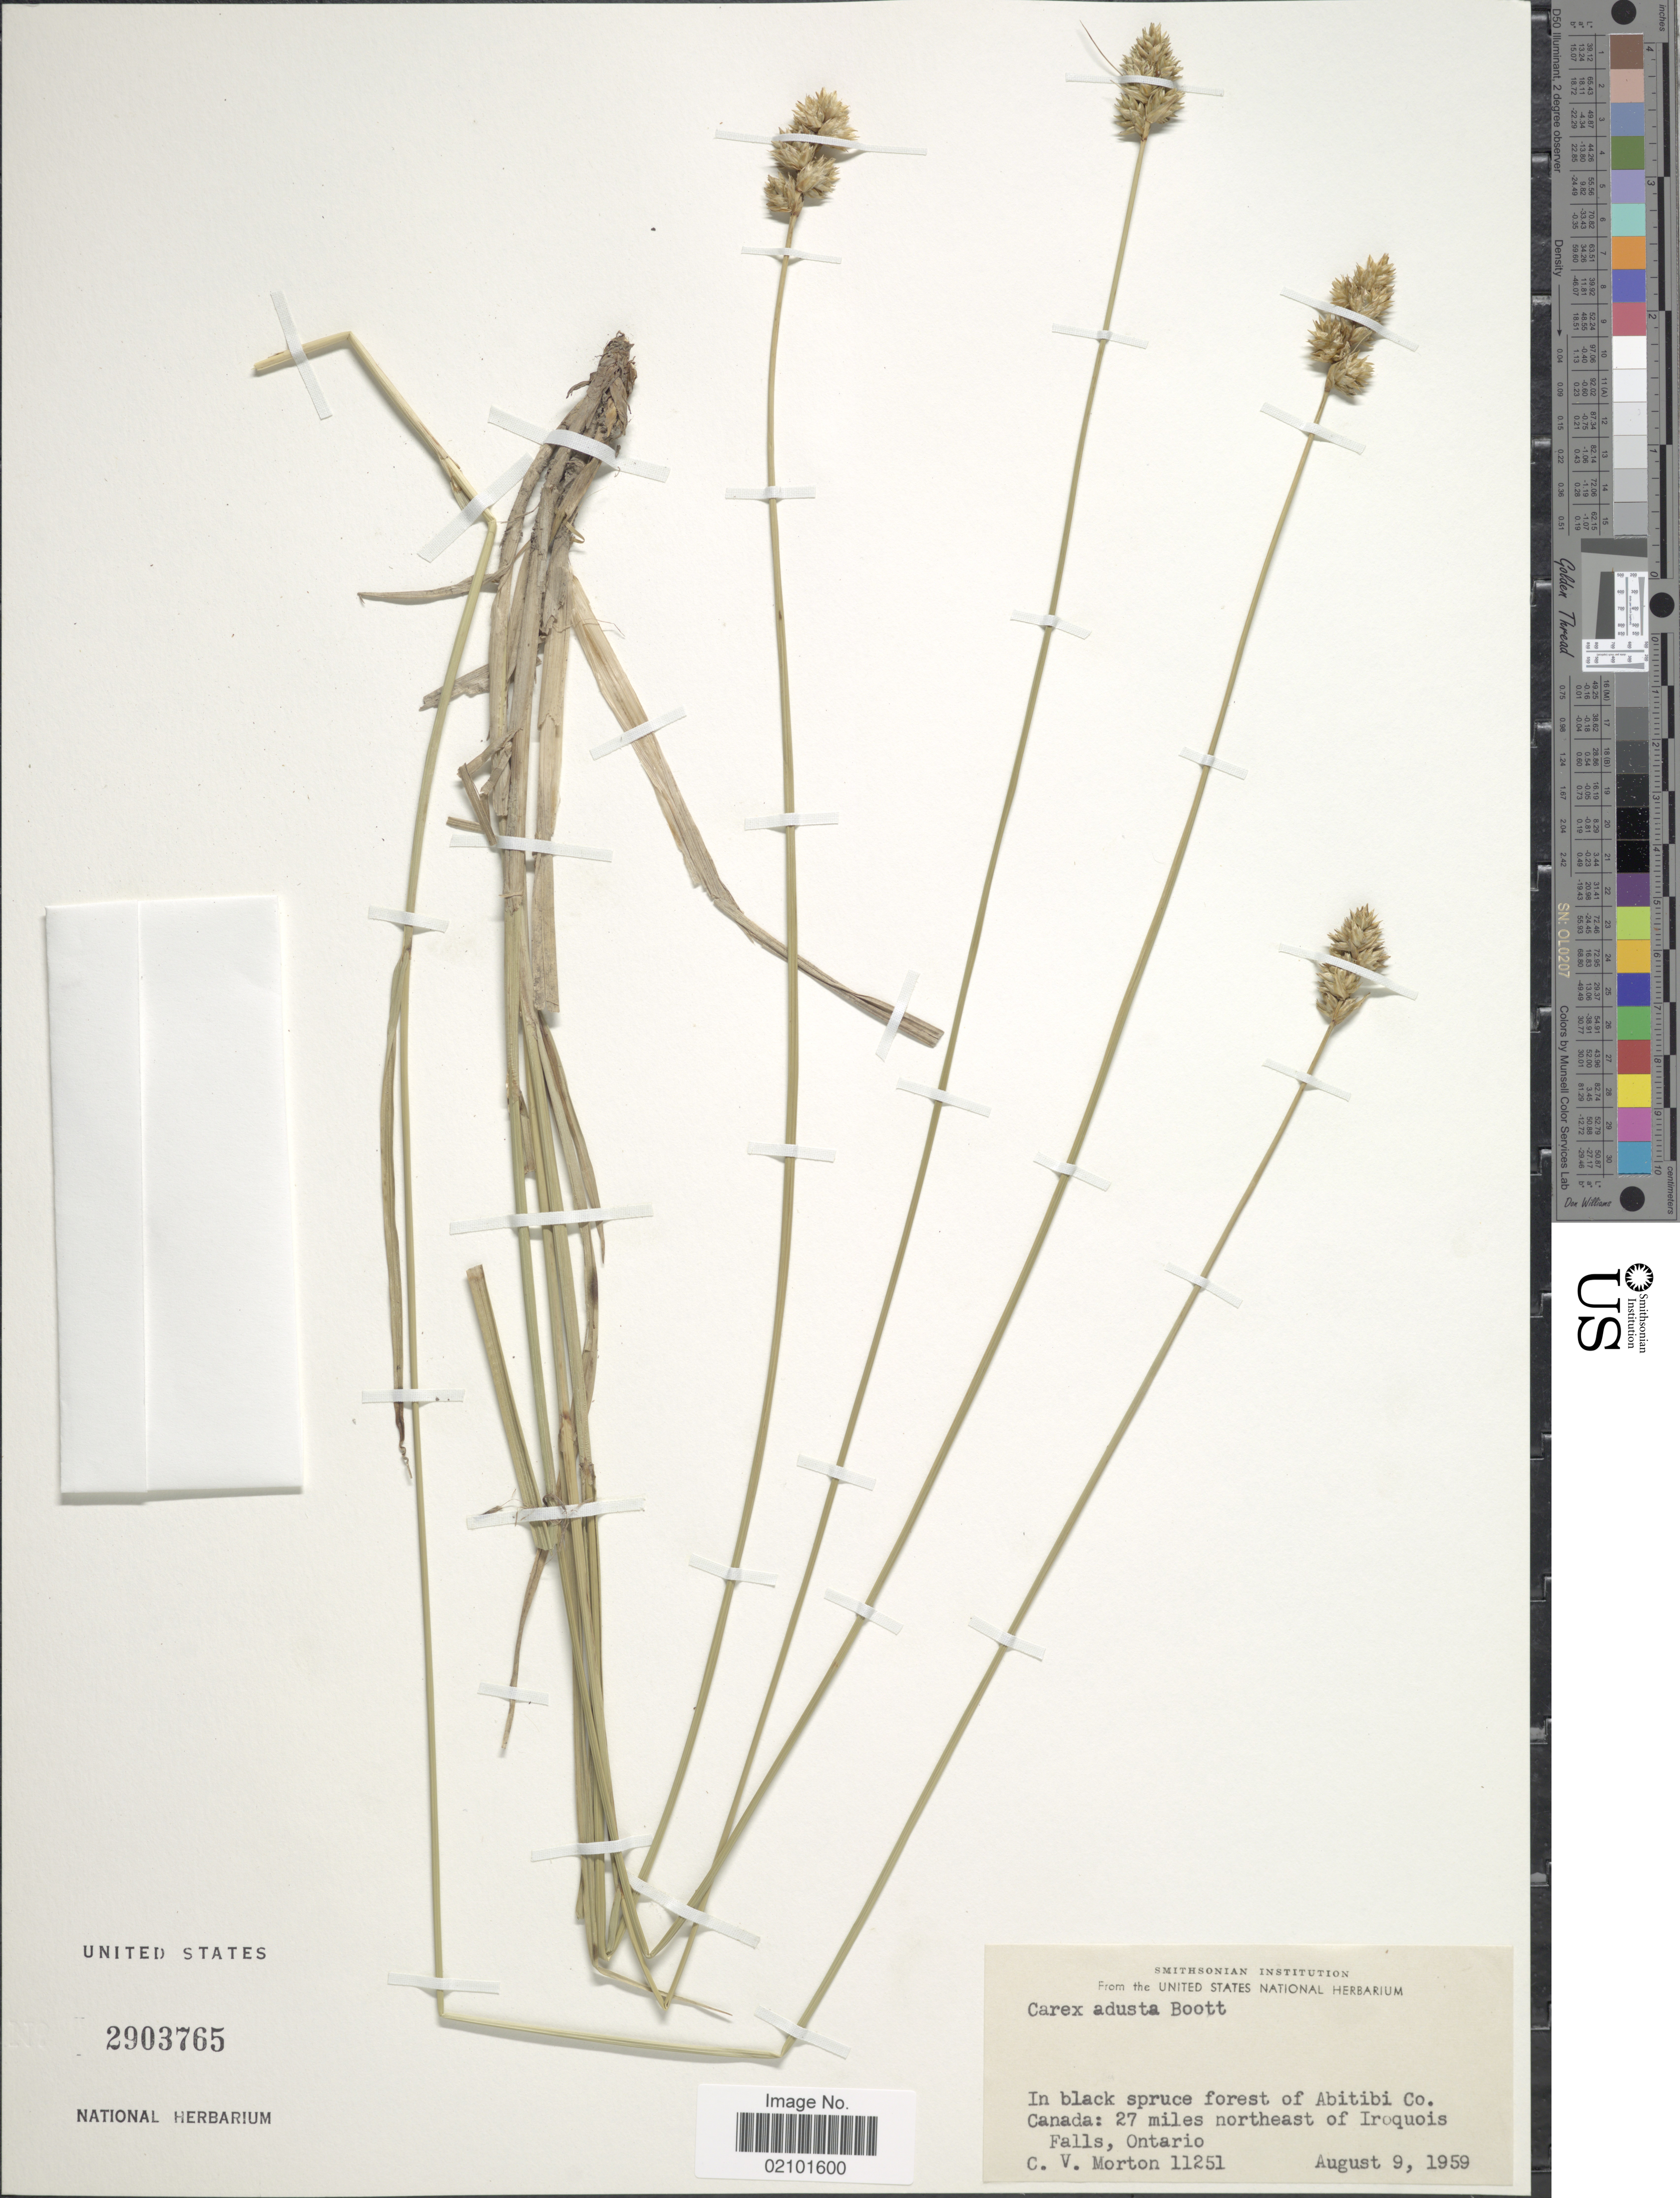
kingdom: Plantae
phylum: Tracheophyta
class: Liliopsida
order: Poales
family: Cyperaceae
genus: Carex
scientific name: Carex adusta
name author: Boott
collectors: C. V. Morton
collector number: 11251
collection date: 1959-08-09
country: Canada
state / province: Ontario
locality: Abitibi Co. 27 miles northeast of Iroquois Falls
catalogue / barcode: US 2903765